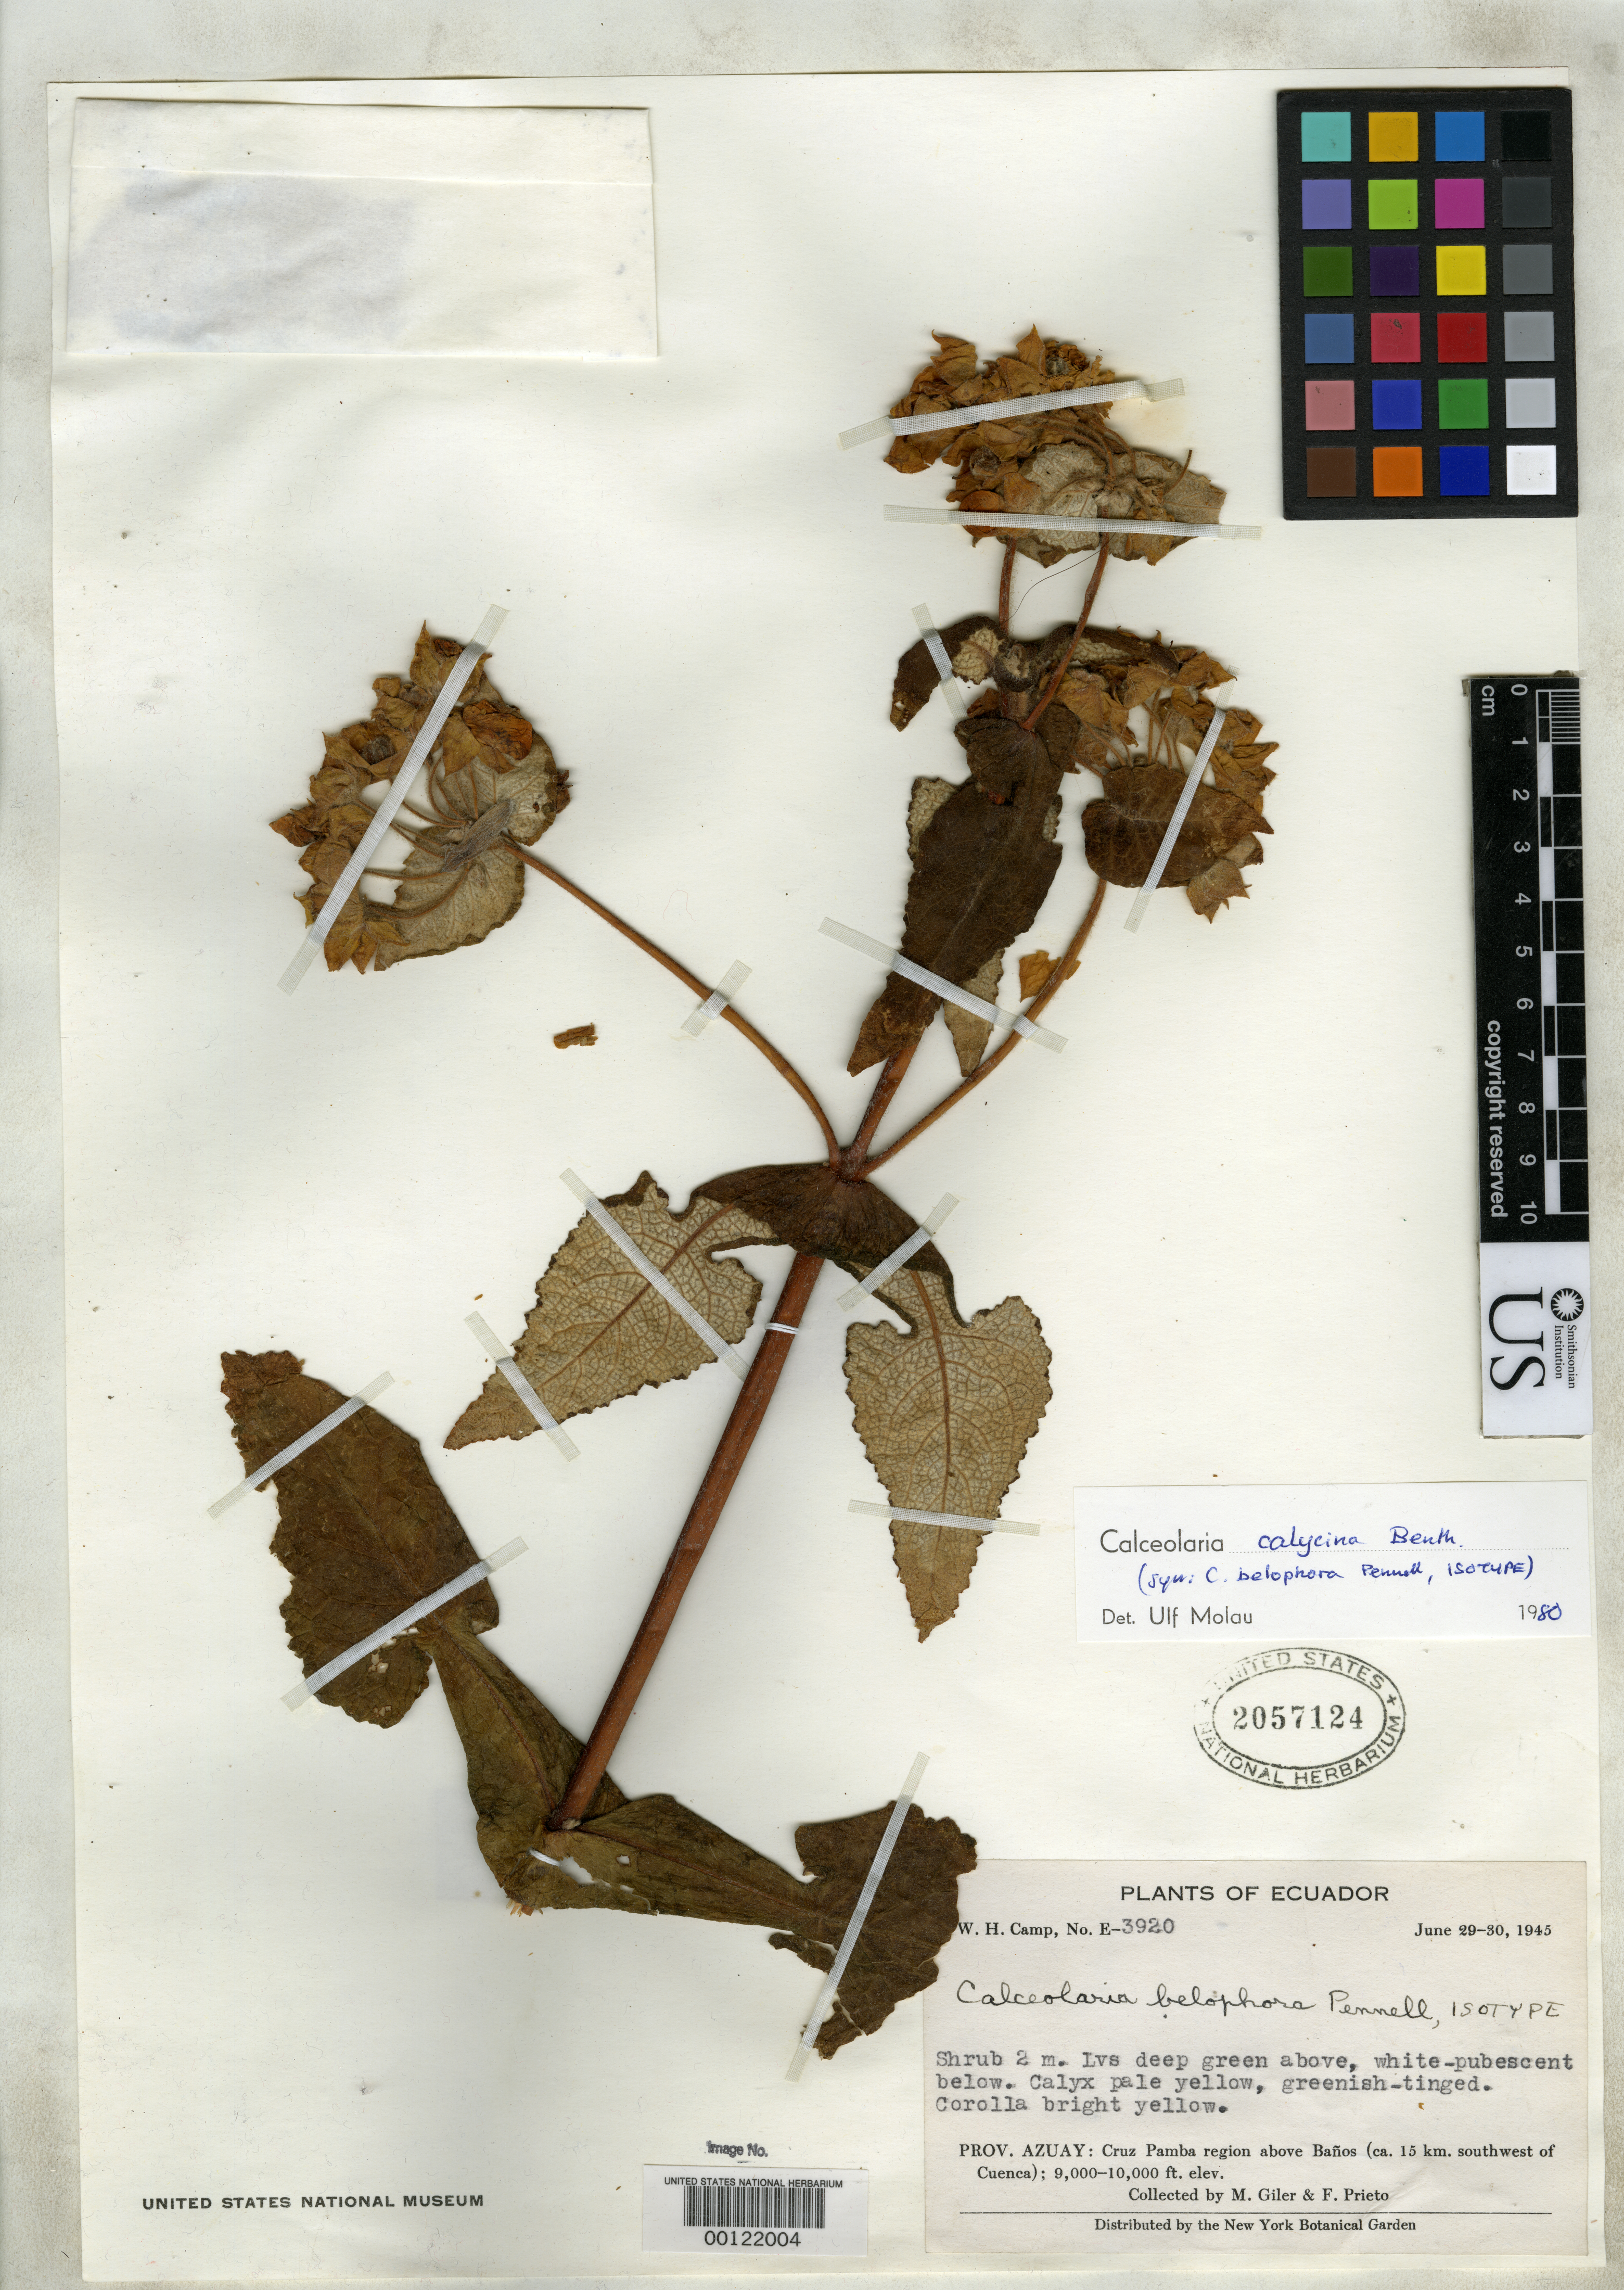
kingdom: Plantae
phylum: Tracheophyta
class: Magnoliopsida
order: Lamiales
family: Calceolariaceae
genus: Calceolaria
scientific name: Calceolaria belophora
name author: Pennell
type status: Isotype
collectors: W. H. Camp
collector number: E-3920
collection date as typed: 29 Jun 1945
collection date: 1945-06-29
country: Ecuador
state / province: Azuay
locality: Banos.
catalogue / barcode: US 2057124